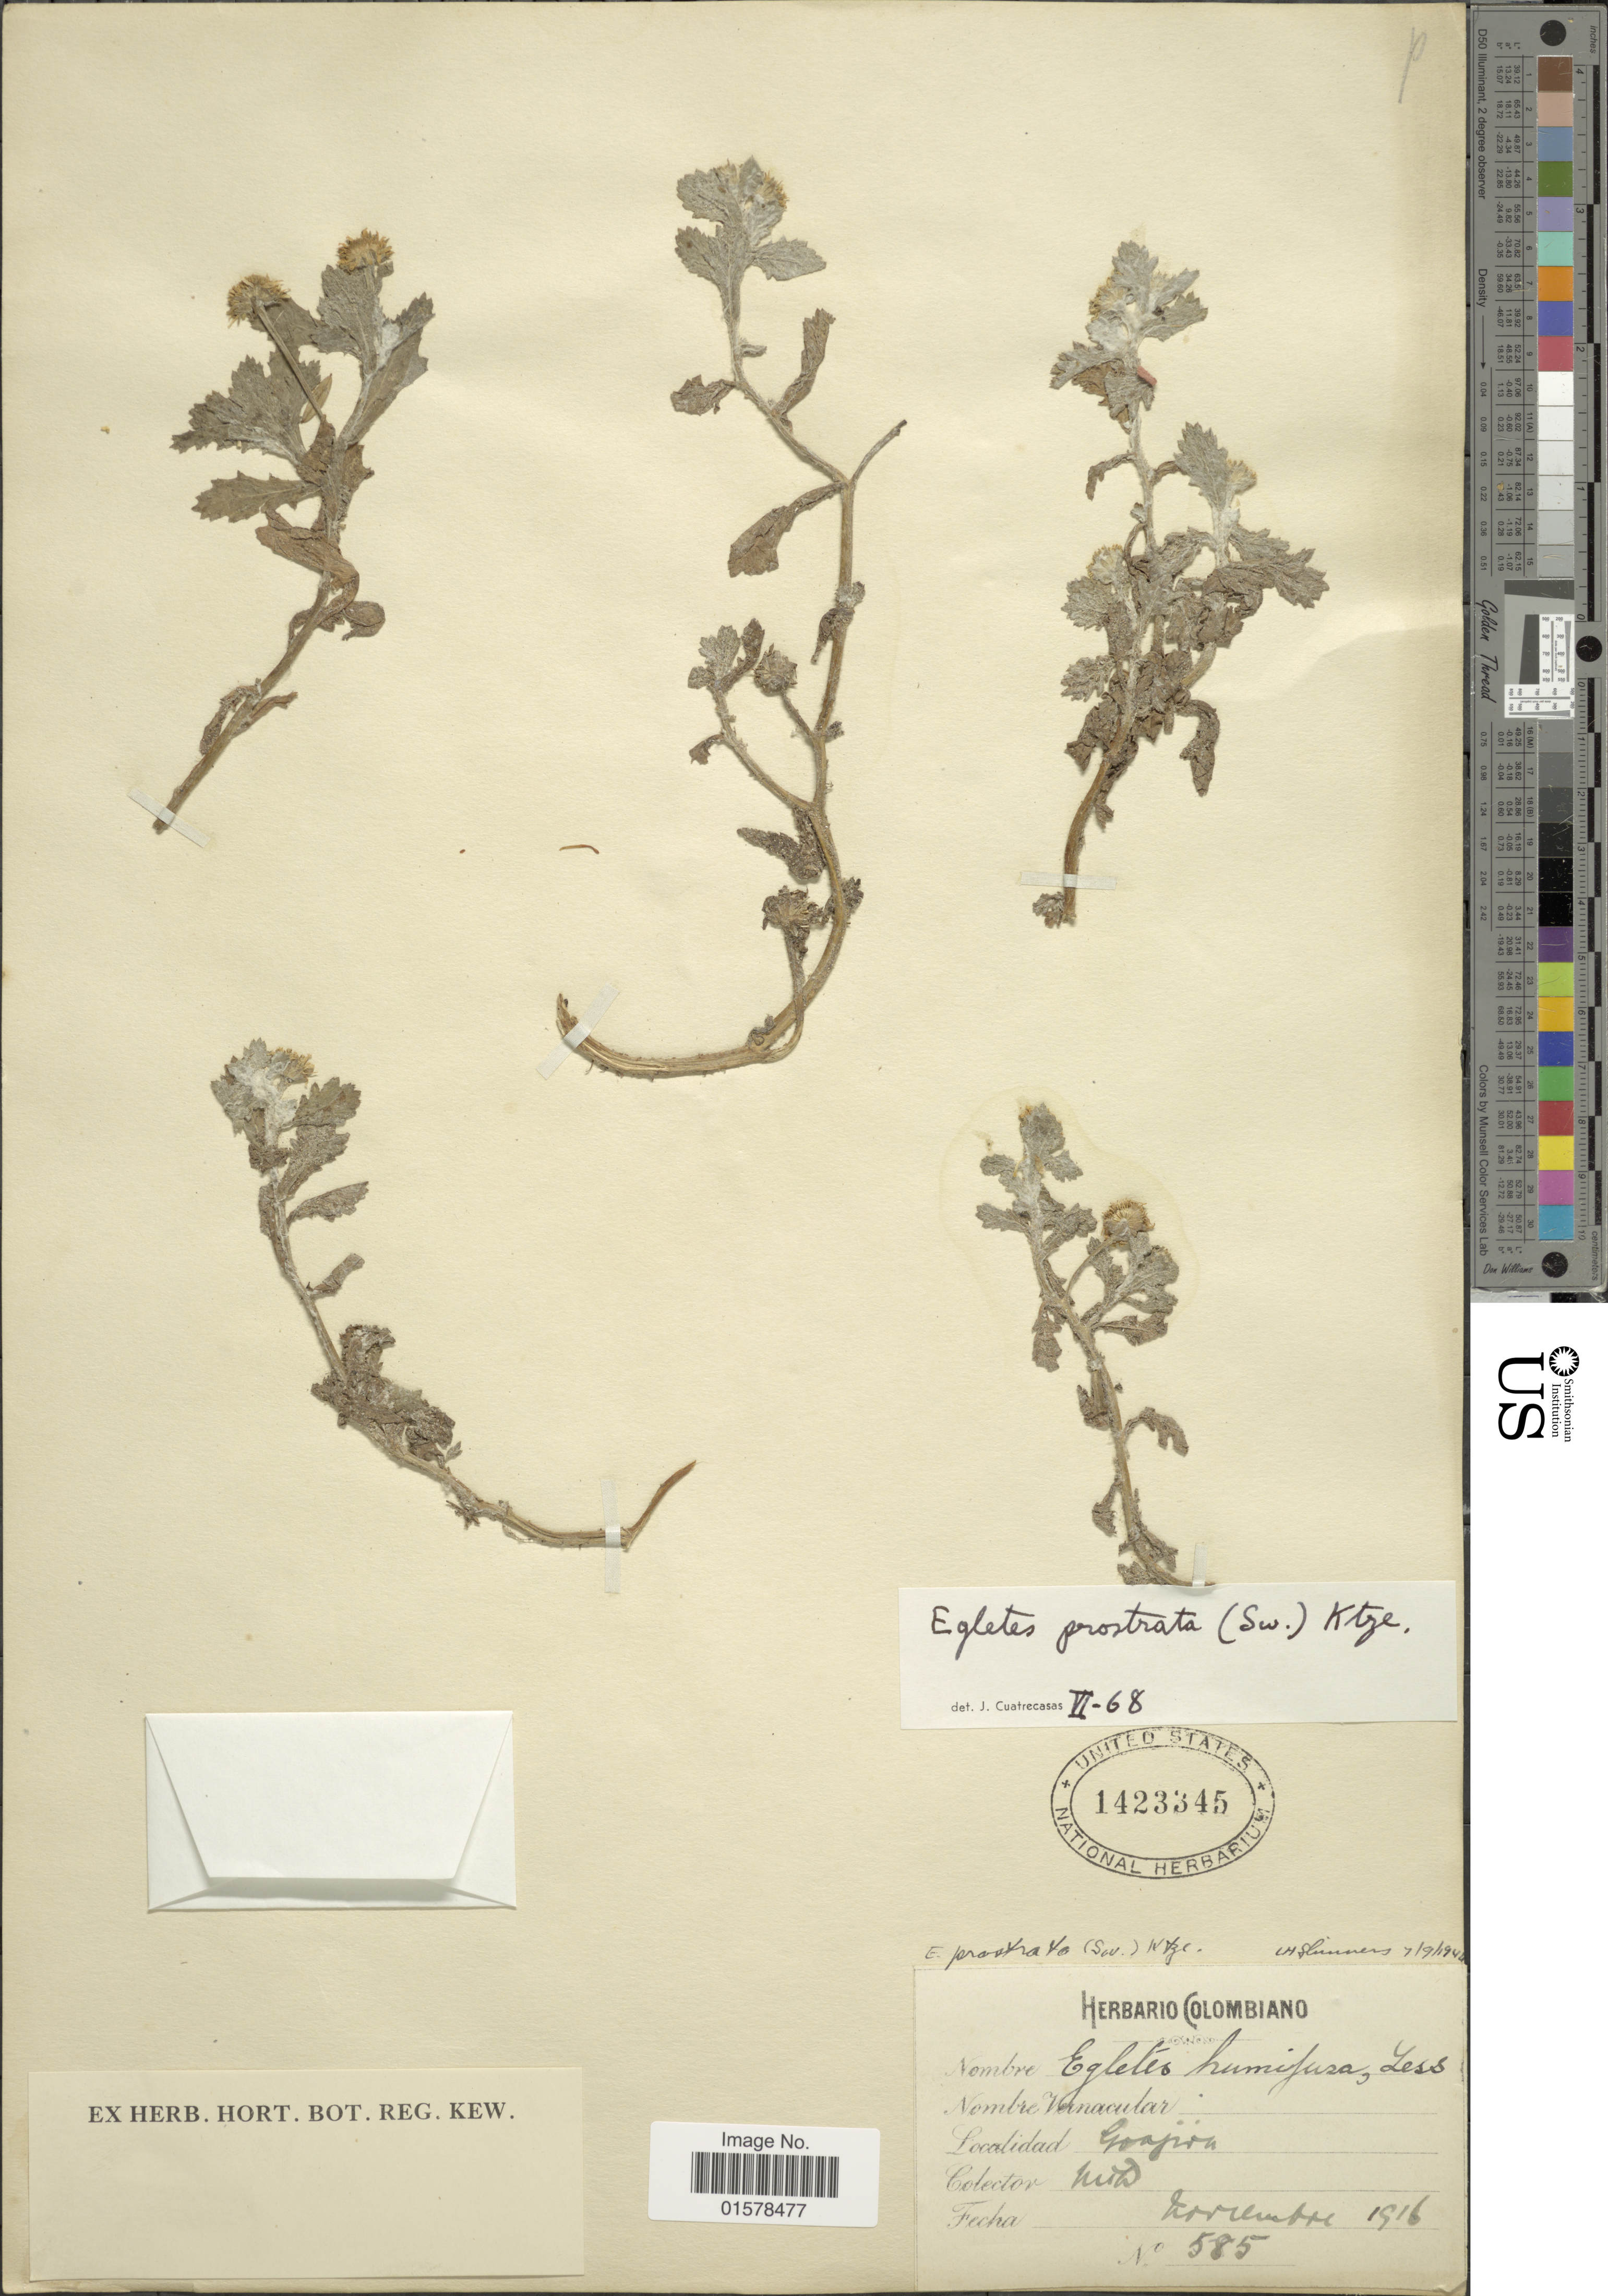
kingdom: Plantae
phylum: Tracheophyta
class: Magnoliopsida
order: Asterales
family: Asteraceae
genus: Egletes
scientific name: Egletes prostrata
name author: (Sw.) Kuntze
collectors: M. T. Dawe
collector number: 585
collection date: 1916-11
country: Colombia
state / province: La Guajira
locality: Colombiano. Guajira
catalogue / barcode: US 1423345